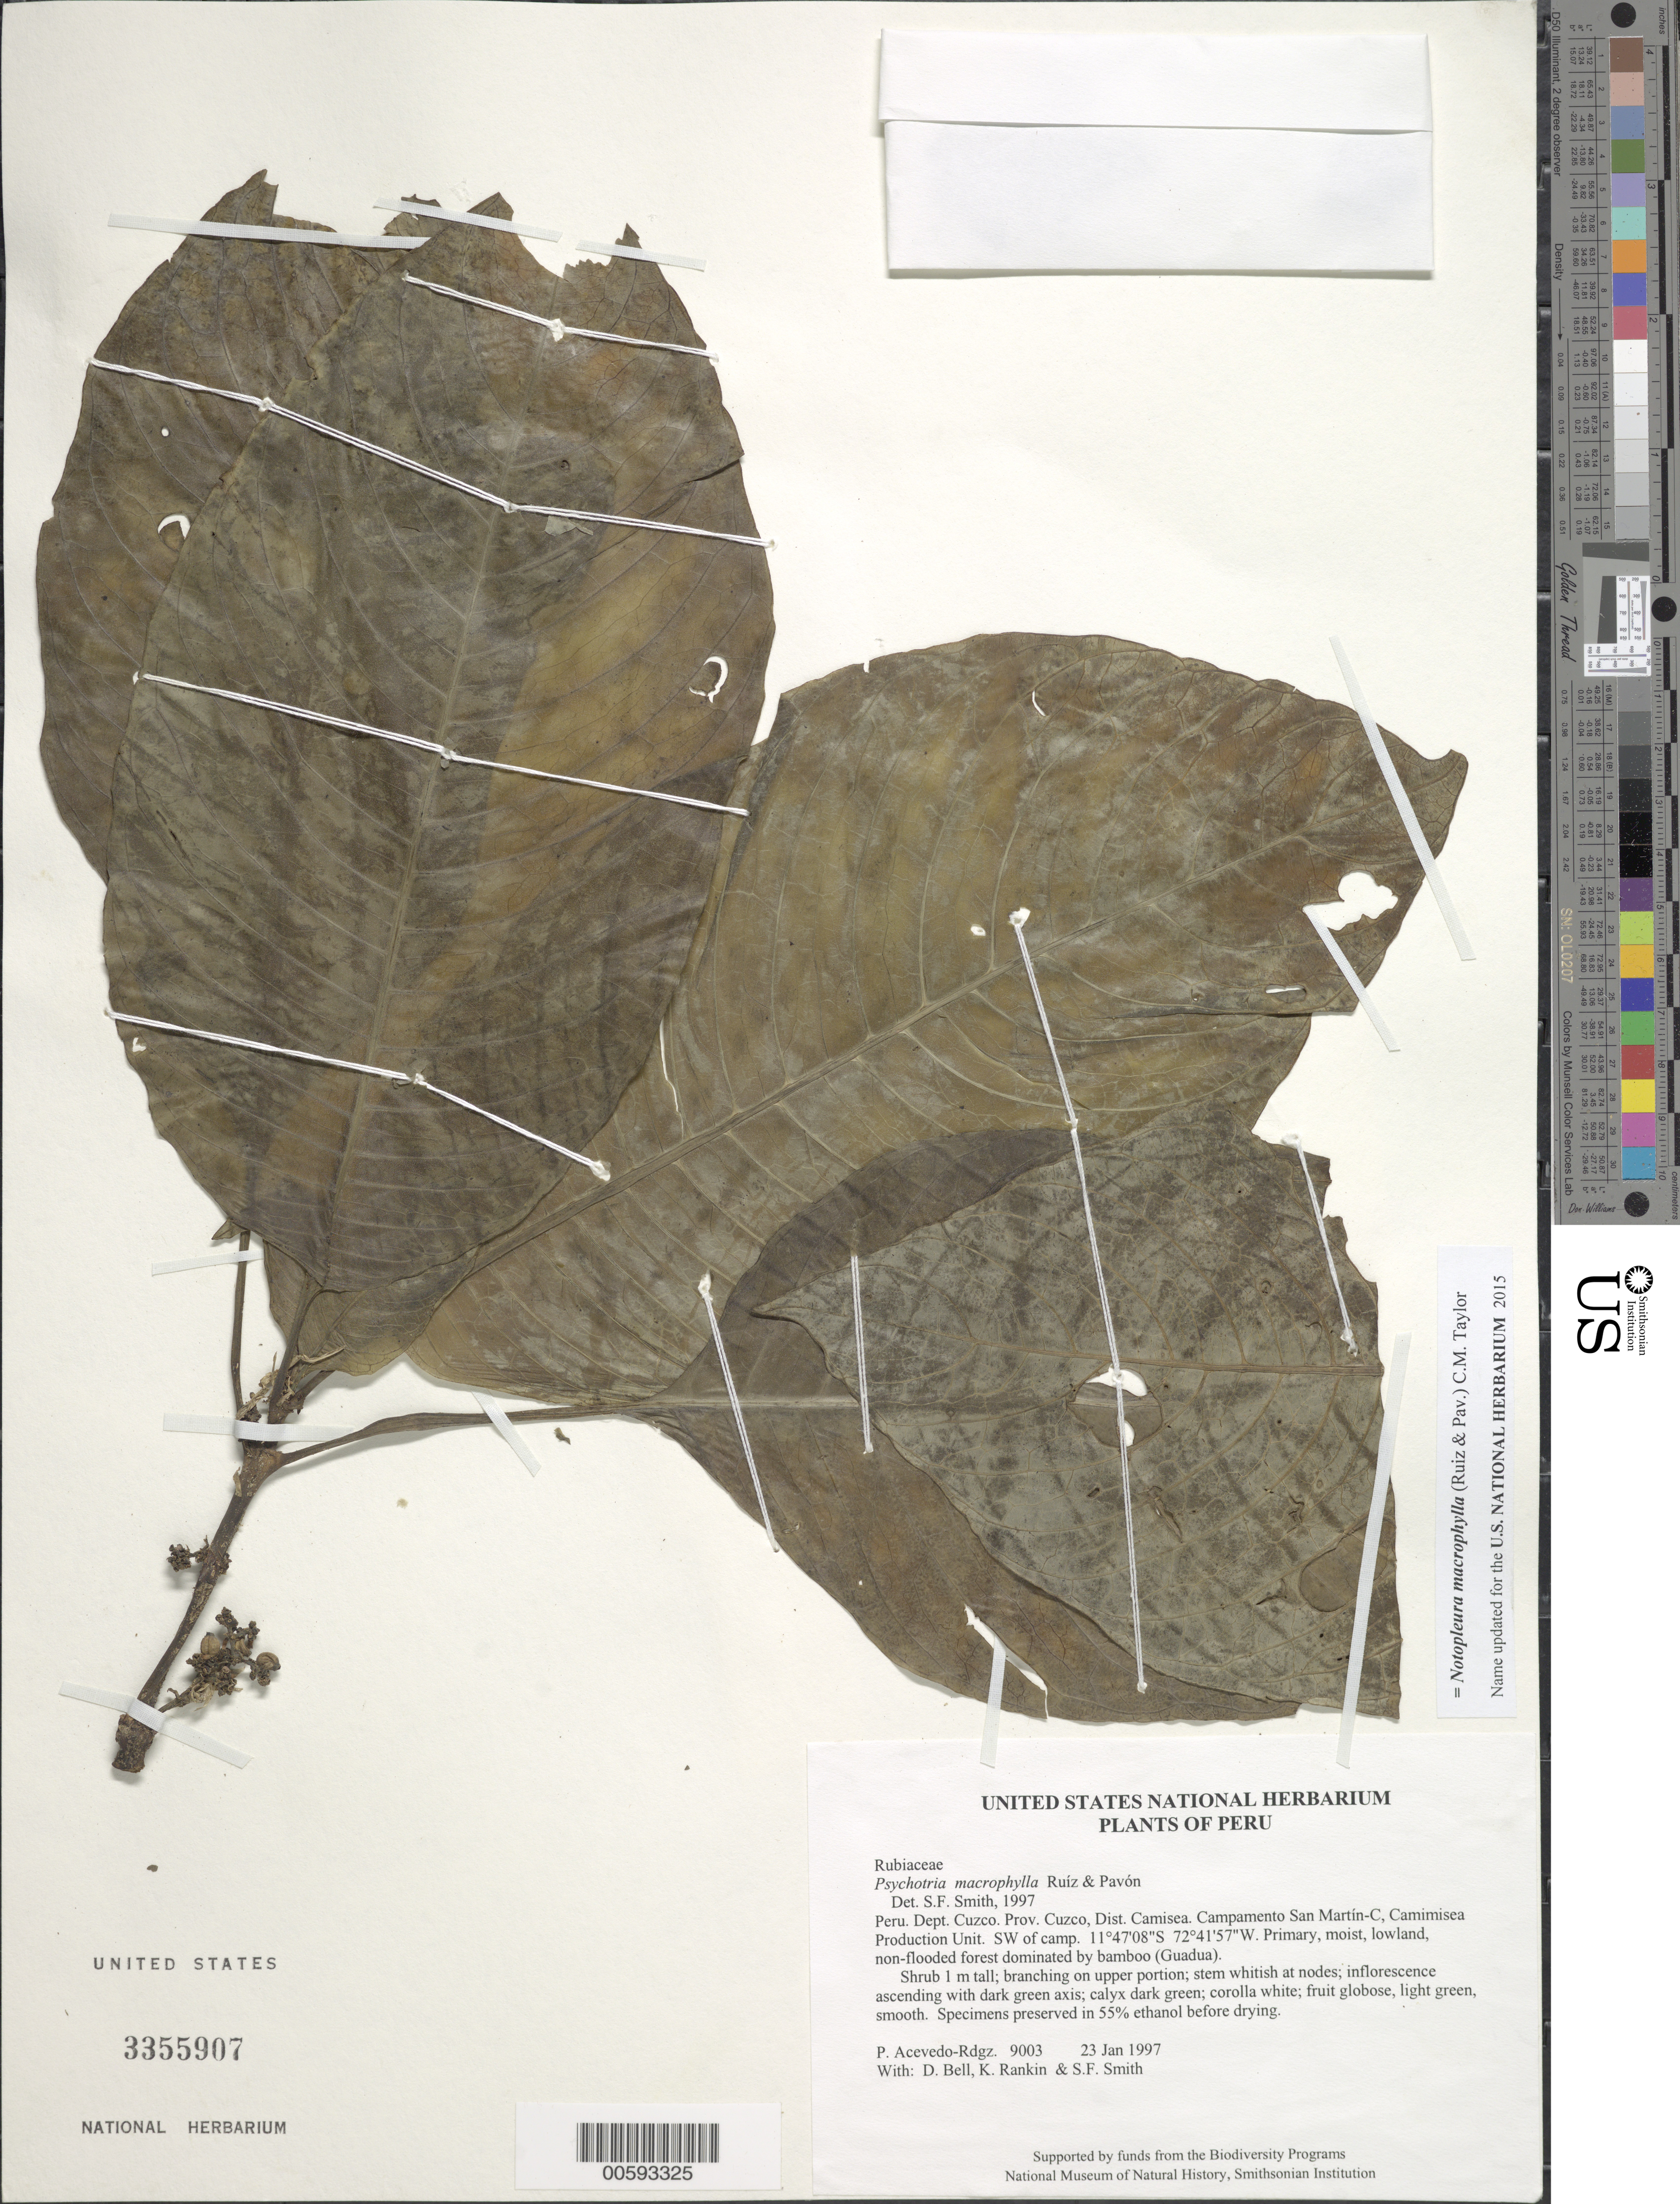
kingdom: Plantae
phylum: Tracheophyta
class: Magnoliopsida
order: Gentianales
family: Rubiaceae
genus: Notopleura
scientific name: Notopleura parasiggersiana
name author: C.M. Taylor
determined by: Taylor, Charlotte M.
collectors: P. Acevedo-Rodr., D. A. Bell, K. B. Rankin & S.F. Smith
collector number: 9003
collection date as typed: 23 Jan 1997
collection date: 1997-01-23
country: Peru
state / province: Cusco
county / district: Cusco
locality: Districto Camisea, Campamento San Martín-C, Camimisea Production Unit. SW of camp.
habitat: Primary, moist, lowland, non-flooded forest dominated by bamboo (Guadua).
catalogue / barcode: US 3355907